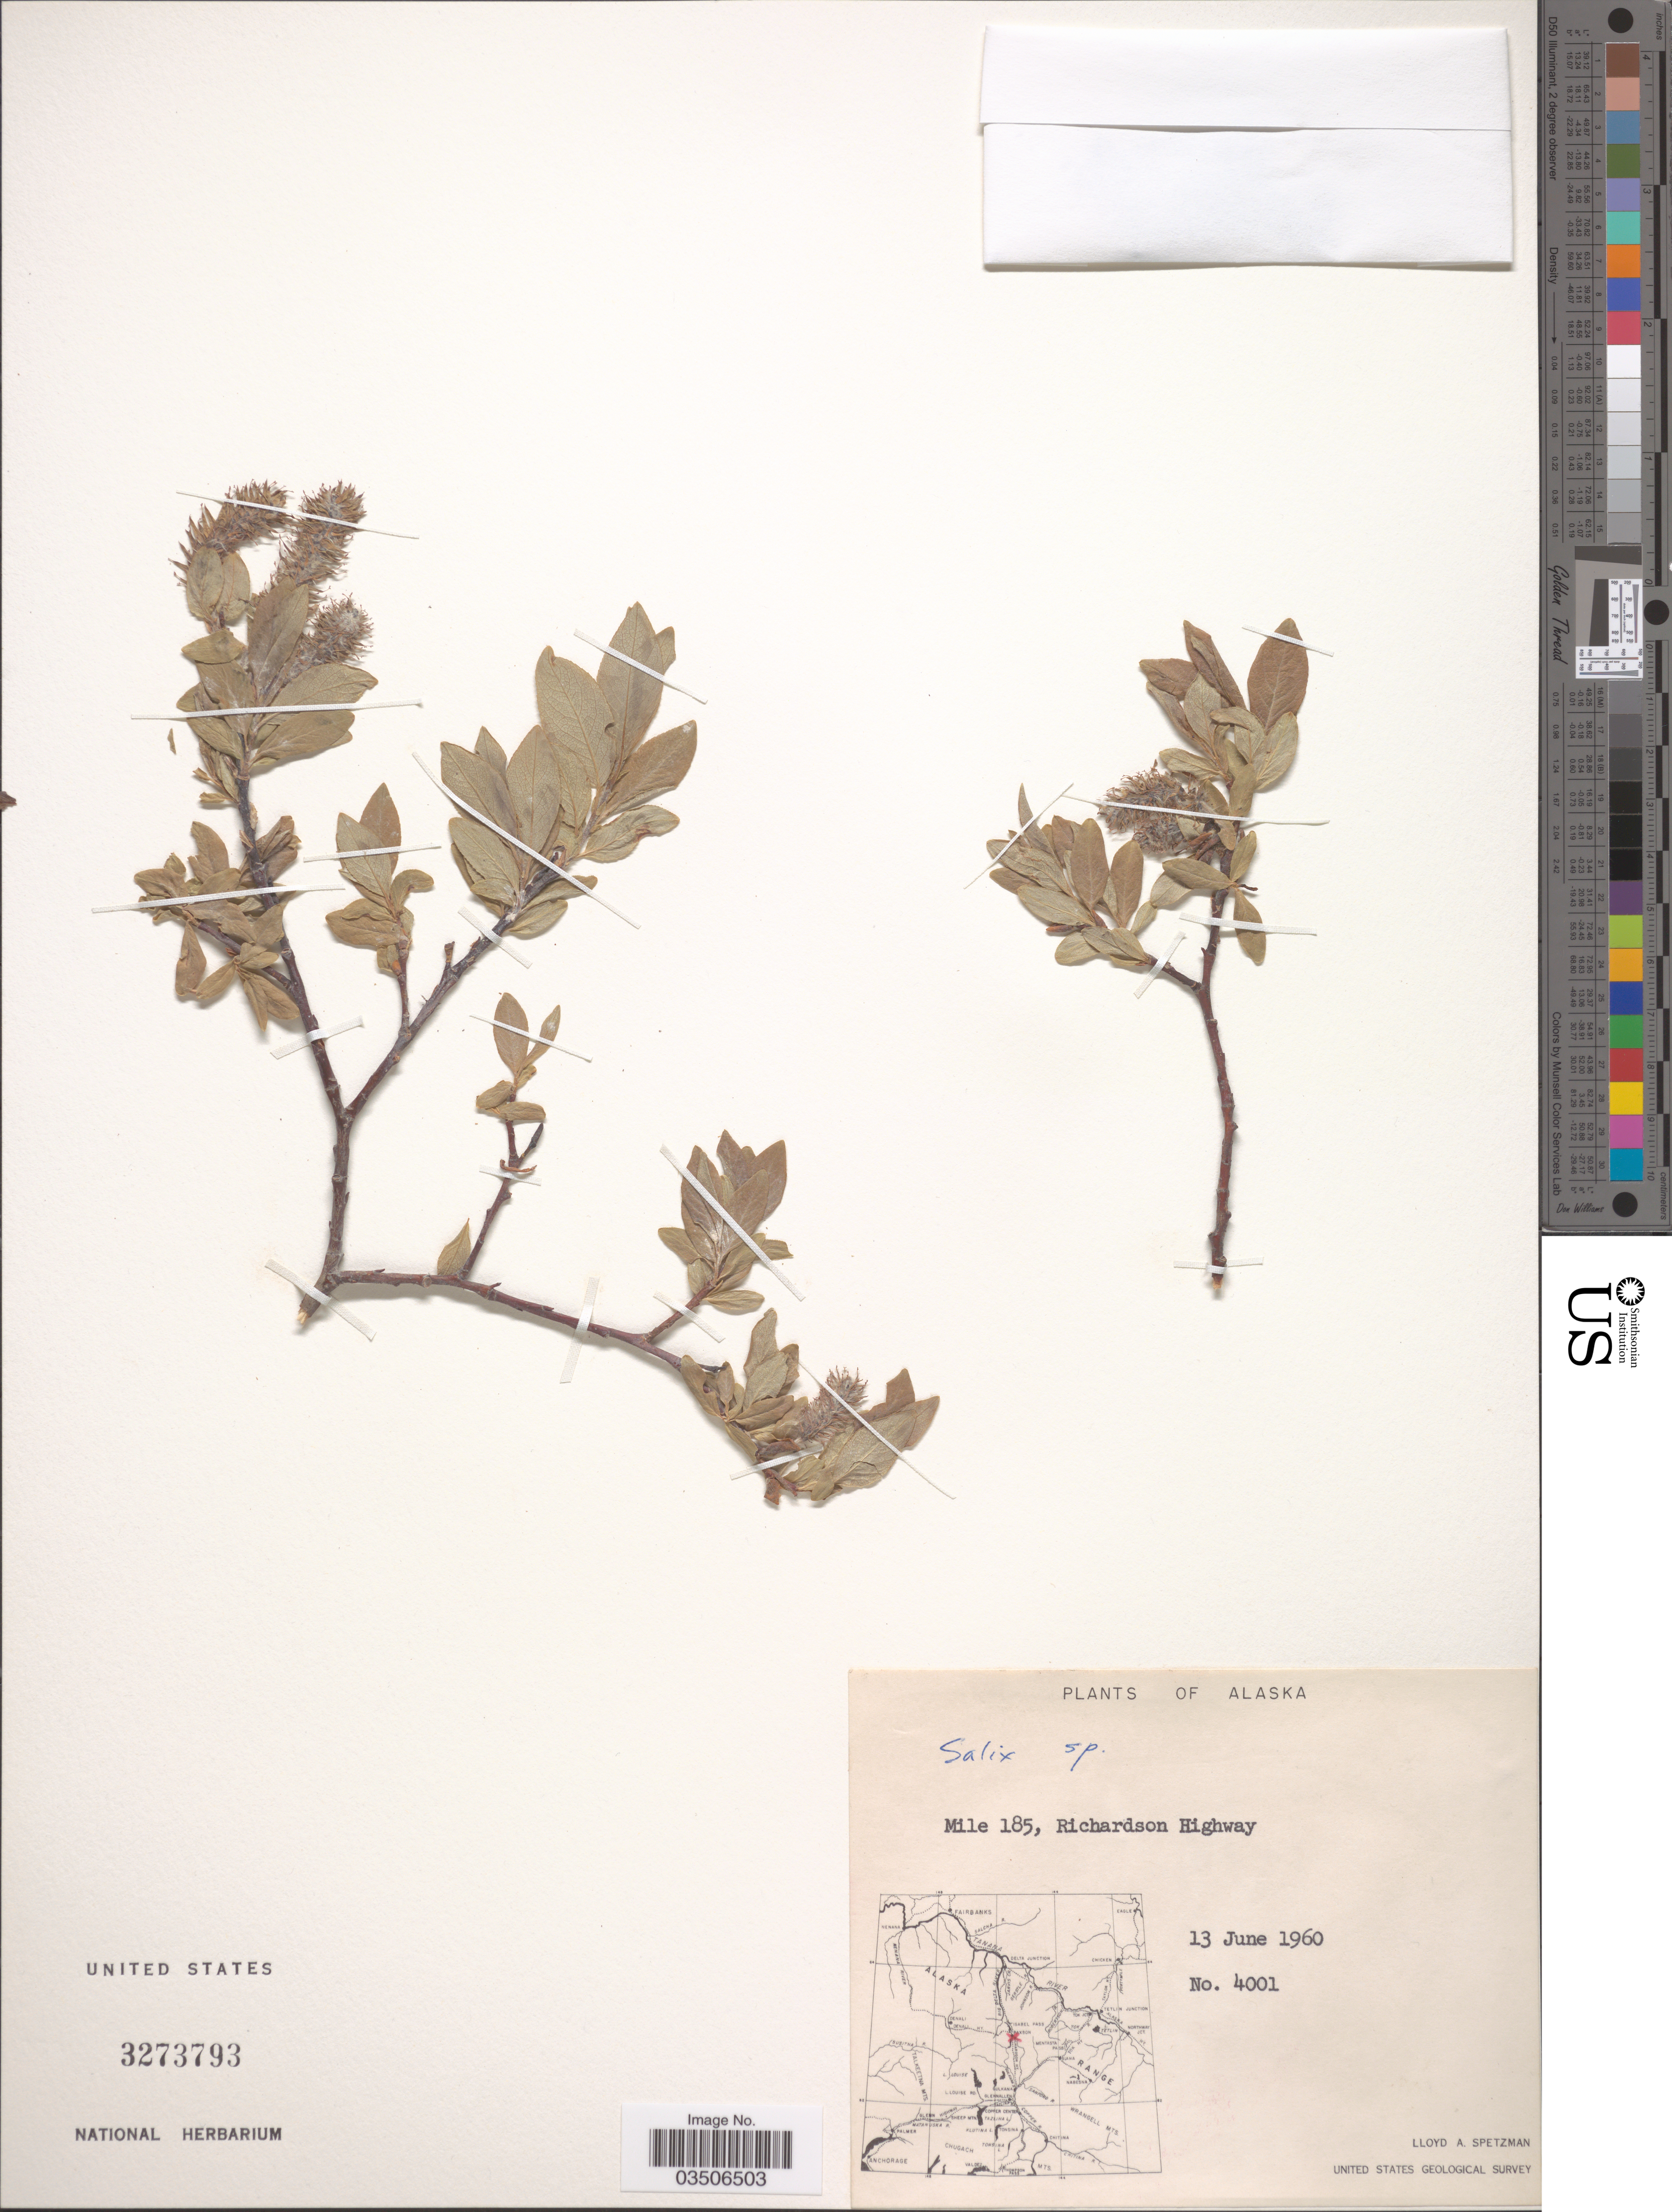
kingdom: Plantae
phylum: Tracheophyta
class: Magnoliopsida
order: Malpighiales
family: Salicaceae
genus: Salix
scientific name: Salix cordata x S. sericea Marshall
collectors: L. Spetzman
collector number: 4001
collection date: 1960-06-13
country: United States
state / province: Alaska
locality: Mile 185, Richardson Highway.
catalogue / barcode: US 3273793